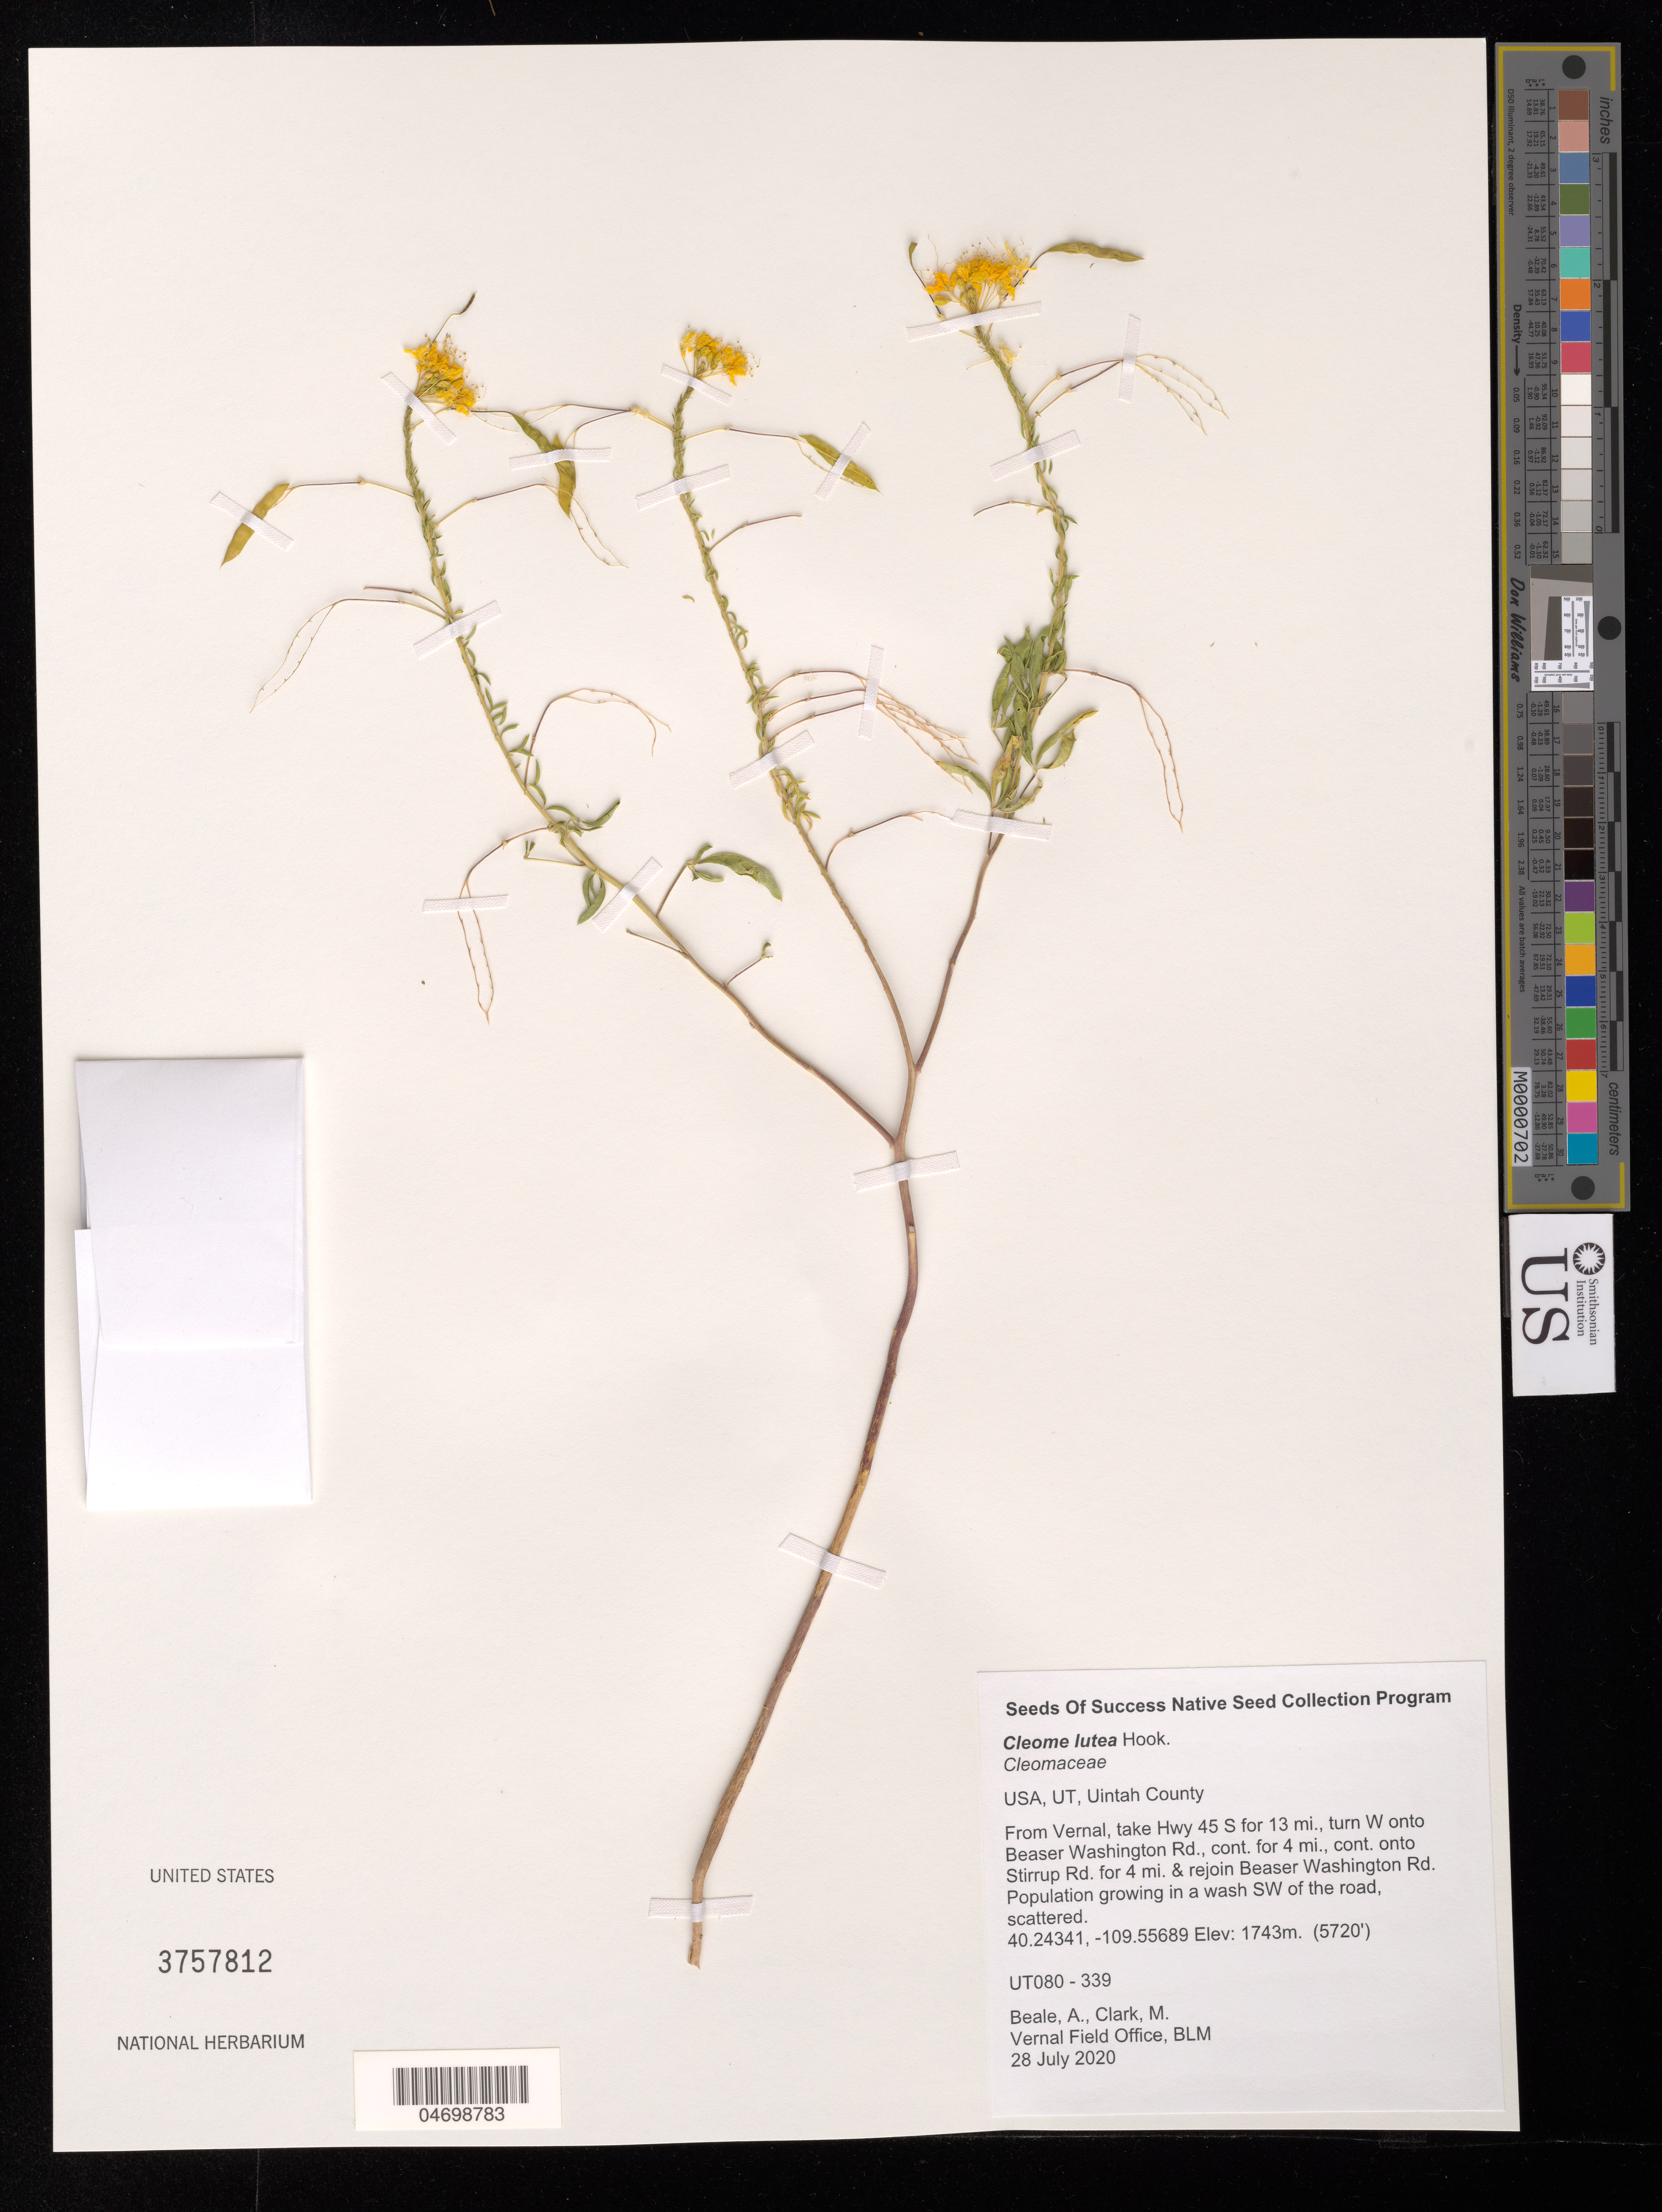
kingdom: Plantae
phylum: Tracheophyta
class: Magnoliopsida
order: Brassicales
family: Cleomaceae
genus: Cleomella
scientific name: Cleomella lutea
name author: (Hook.) Roalson & J.C. Hall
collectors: A. Beale & M. Clark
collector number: UT080-339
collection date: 2020-07-28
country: United States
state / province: Utah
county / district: Uintah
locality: Beaser Washington Rd., a wash SW of the road.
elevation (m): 1743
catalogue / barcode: US 3757812